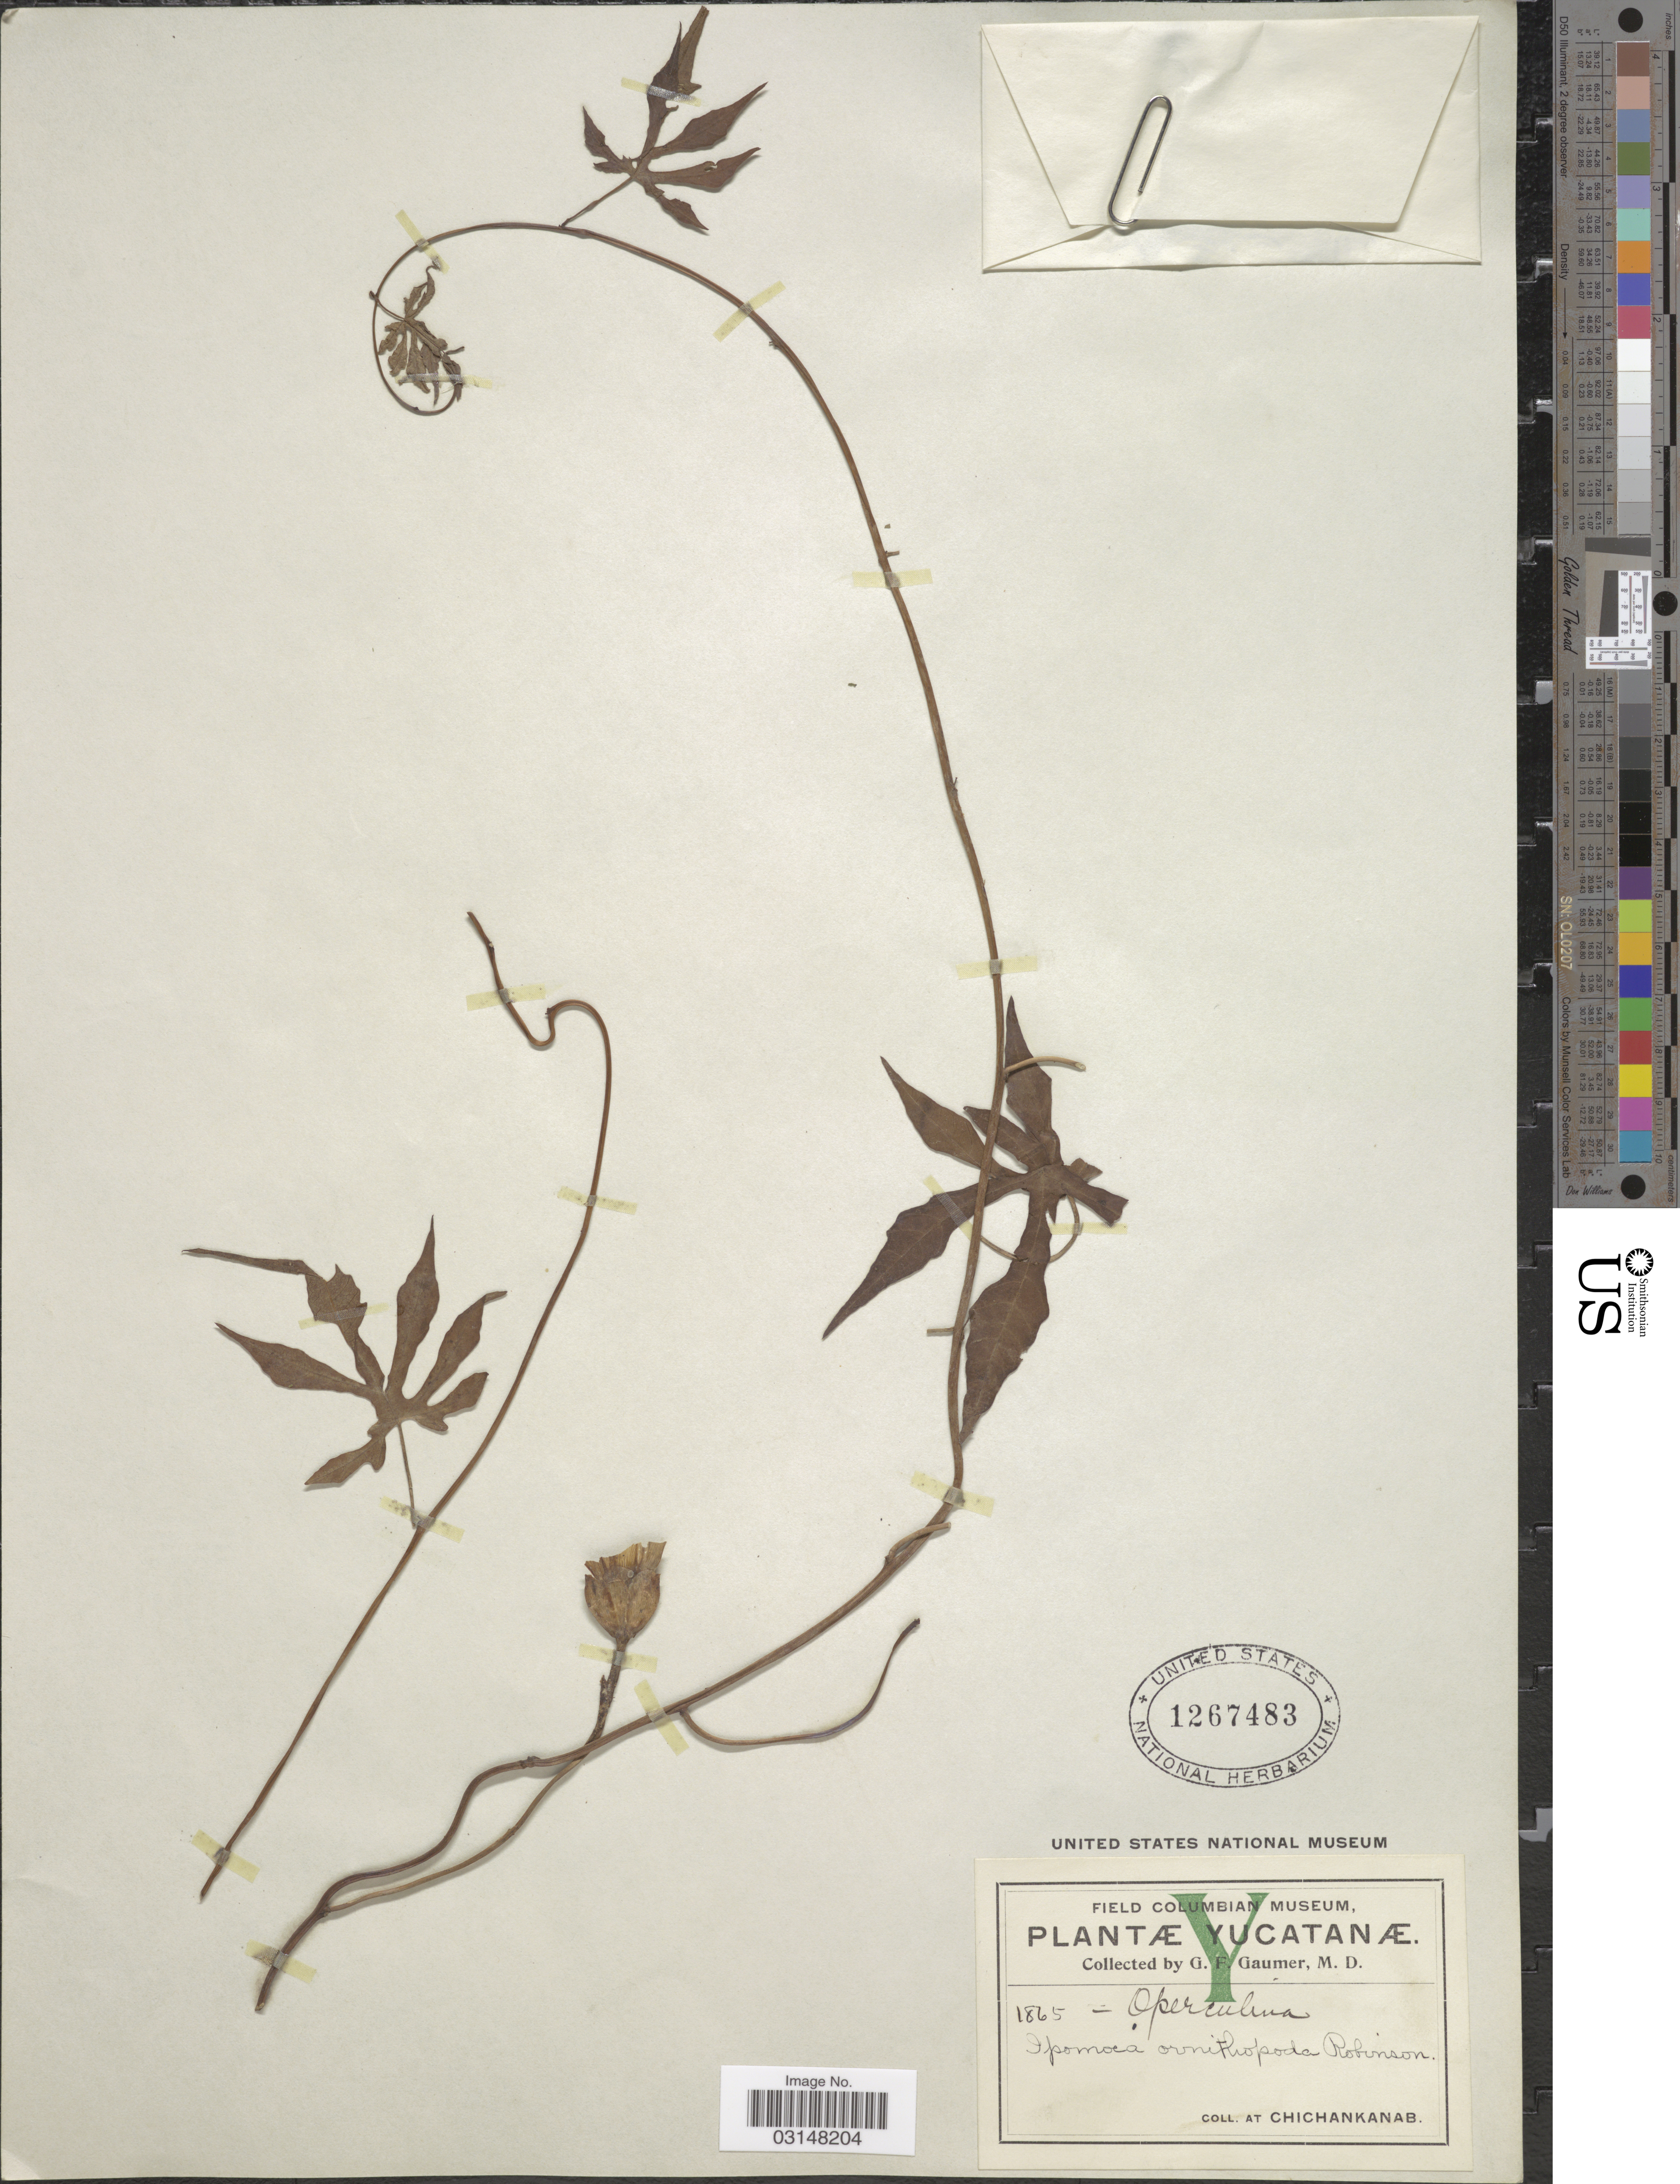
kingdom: Plantae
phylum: Tracheophyta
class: Magnoliopsida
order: Solanales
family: Convolvulaceae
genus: Operculina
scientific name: Operculina ornithopoda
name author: (B.L. Rob.) House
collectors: G. F. Gaumer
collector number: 1865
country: Mexico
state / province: Yucatán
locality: At Chichankanab.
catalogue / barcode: US 1267483